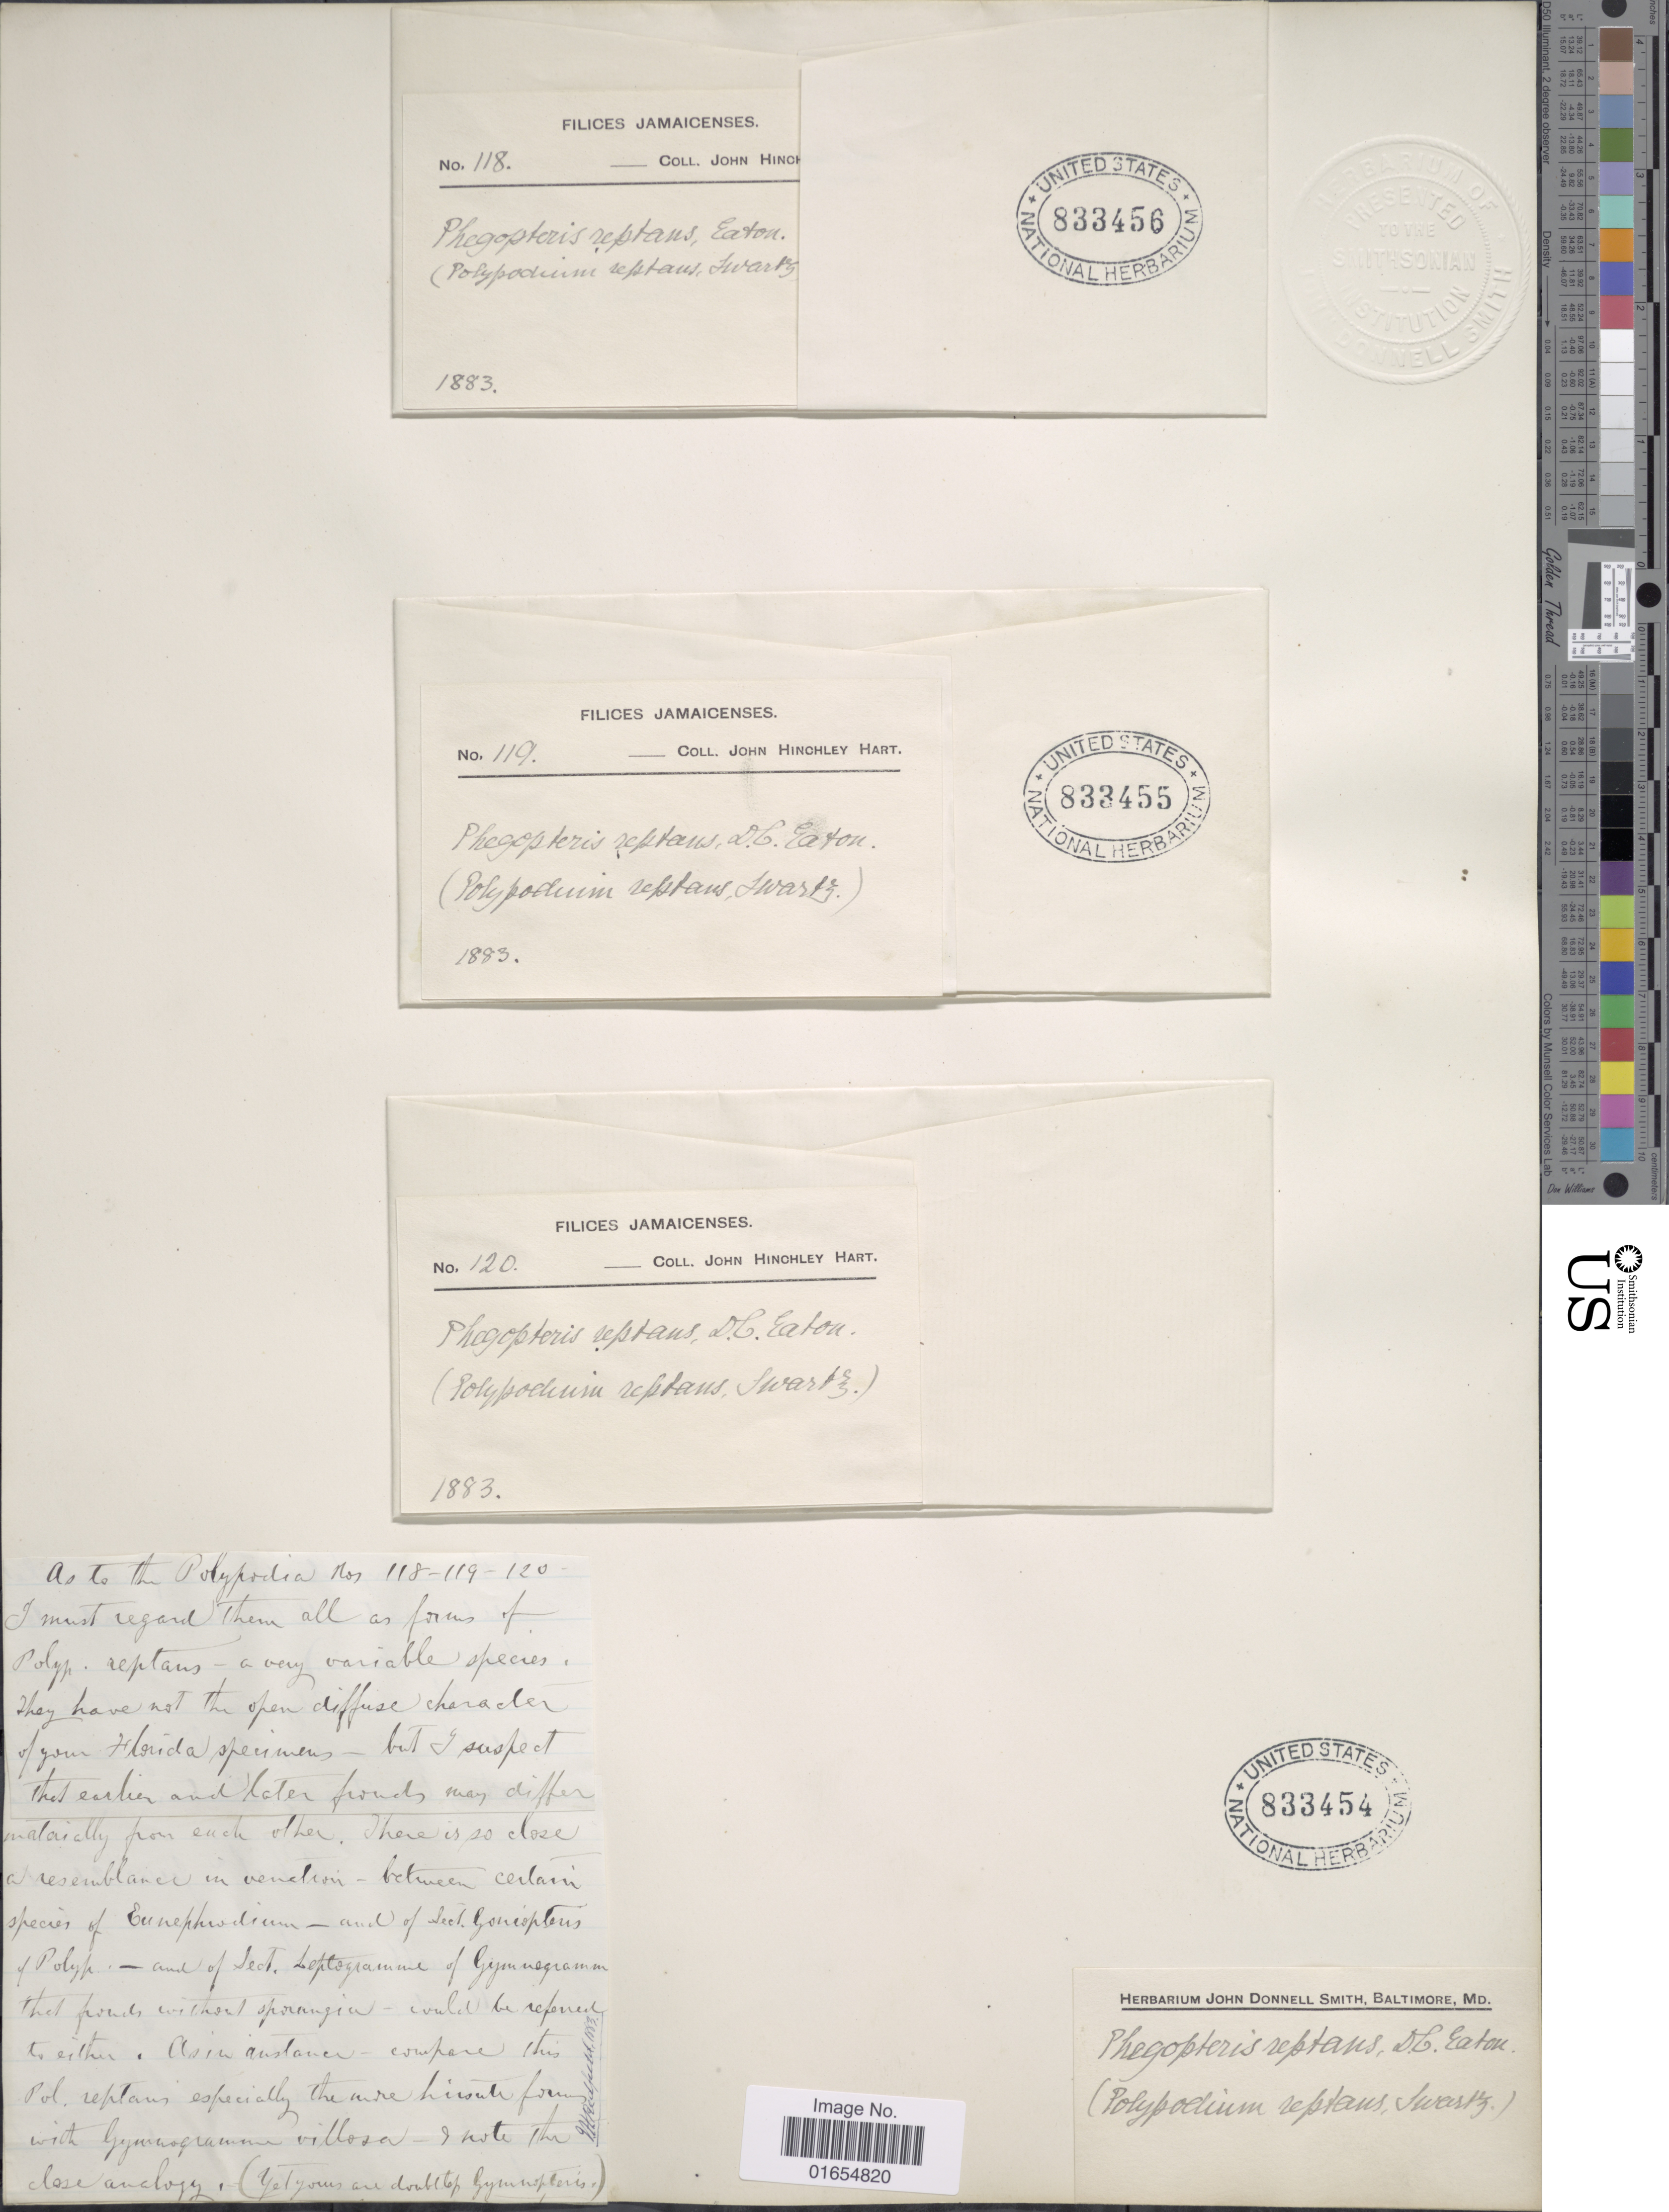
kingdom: Plantae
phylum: Tracheophyta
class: Polypodiopsida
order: Polypodiales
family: Thelypteridaceae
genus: Goniopteris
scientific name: Goniopteris reptans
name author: (J.F. Gmel.) C. Presl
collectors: J. H. Hart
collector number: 118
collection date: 1883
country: Jamaica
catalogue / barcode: US 833456-3